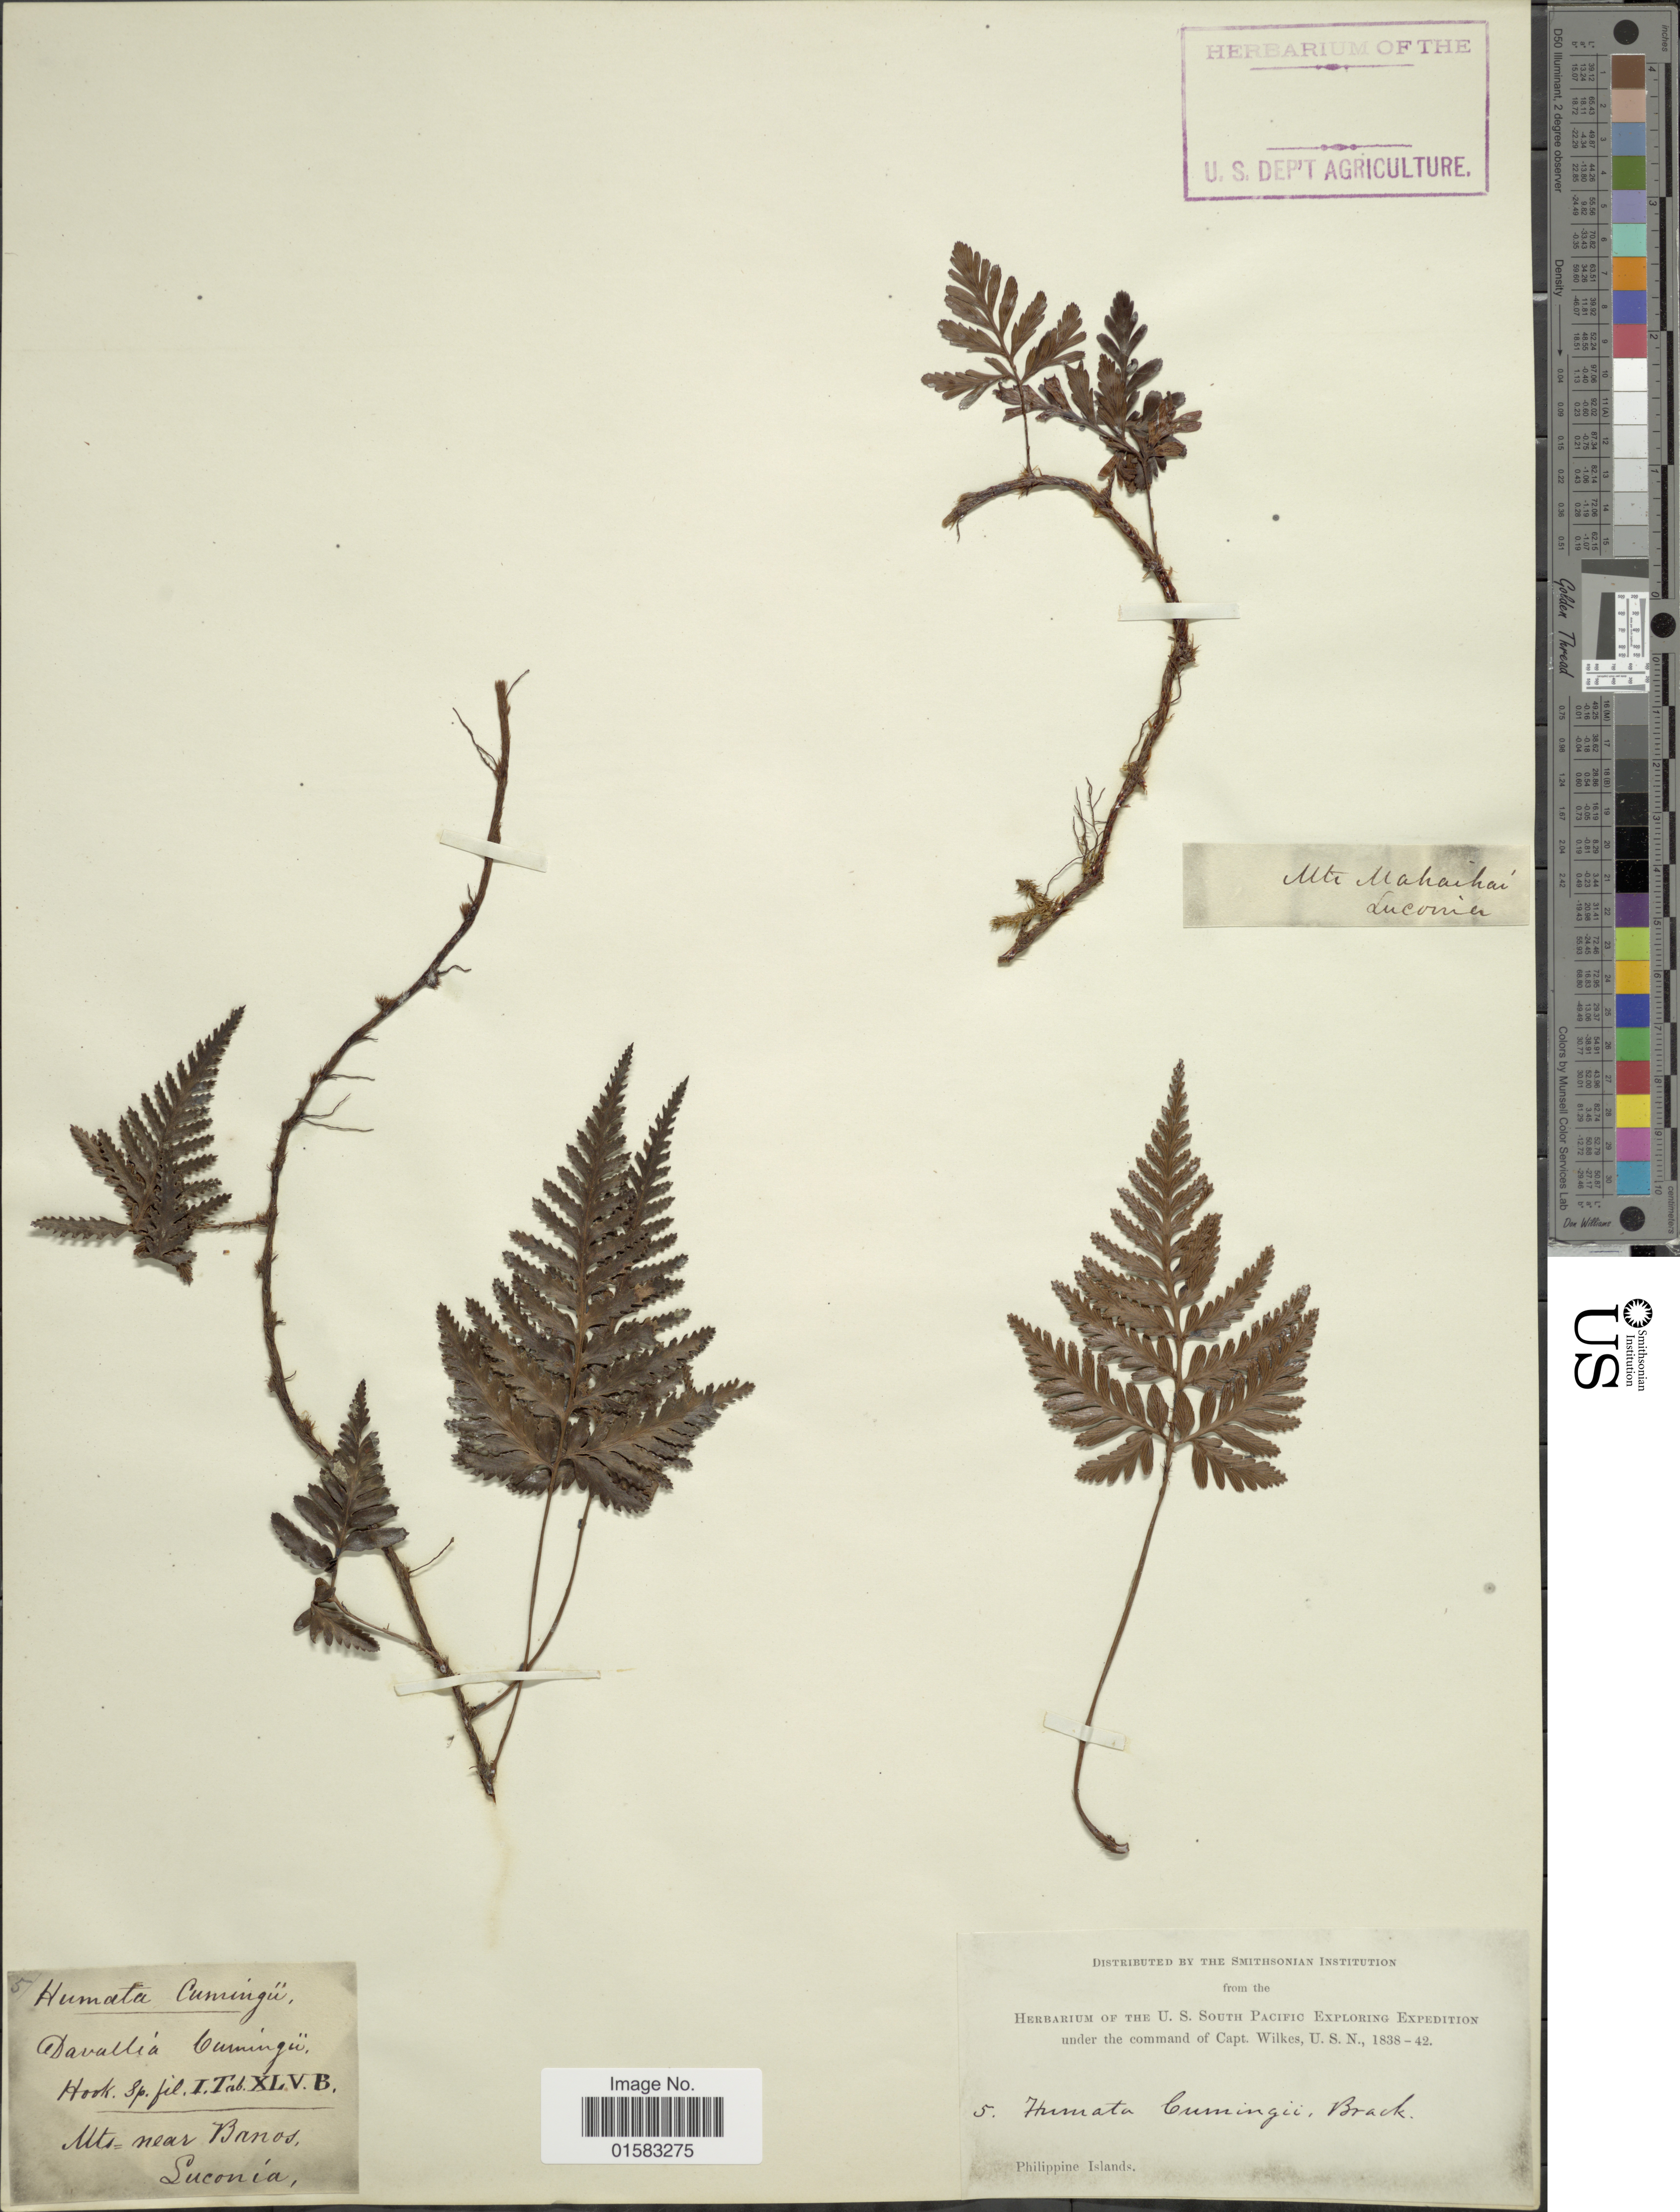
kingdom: Plantae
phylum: Tracheophyta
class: Polypodiopsida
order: Polypodiales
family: Davalliaceae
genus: Davallia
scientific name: Davallia repens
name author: (L. f.) Kuhn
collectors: Wilkes Explor. Exped.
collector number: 5?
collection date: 1838/1842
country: Philippines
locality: Mt. near Banos, Suconia